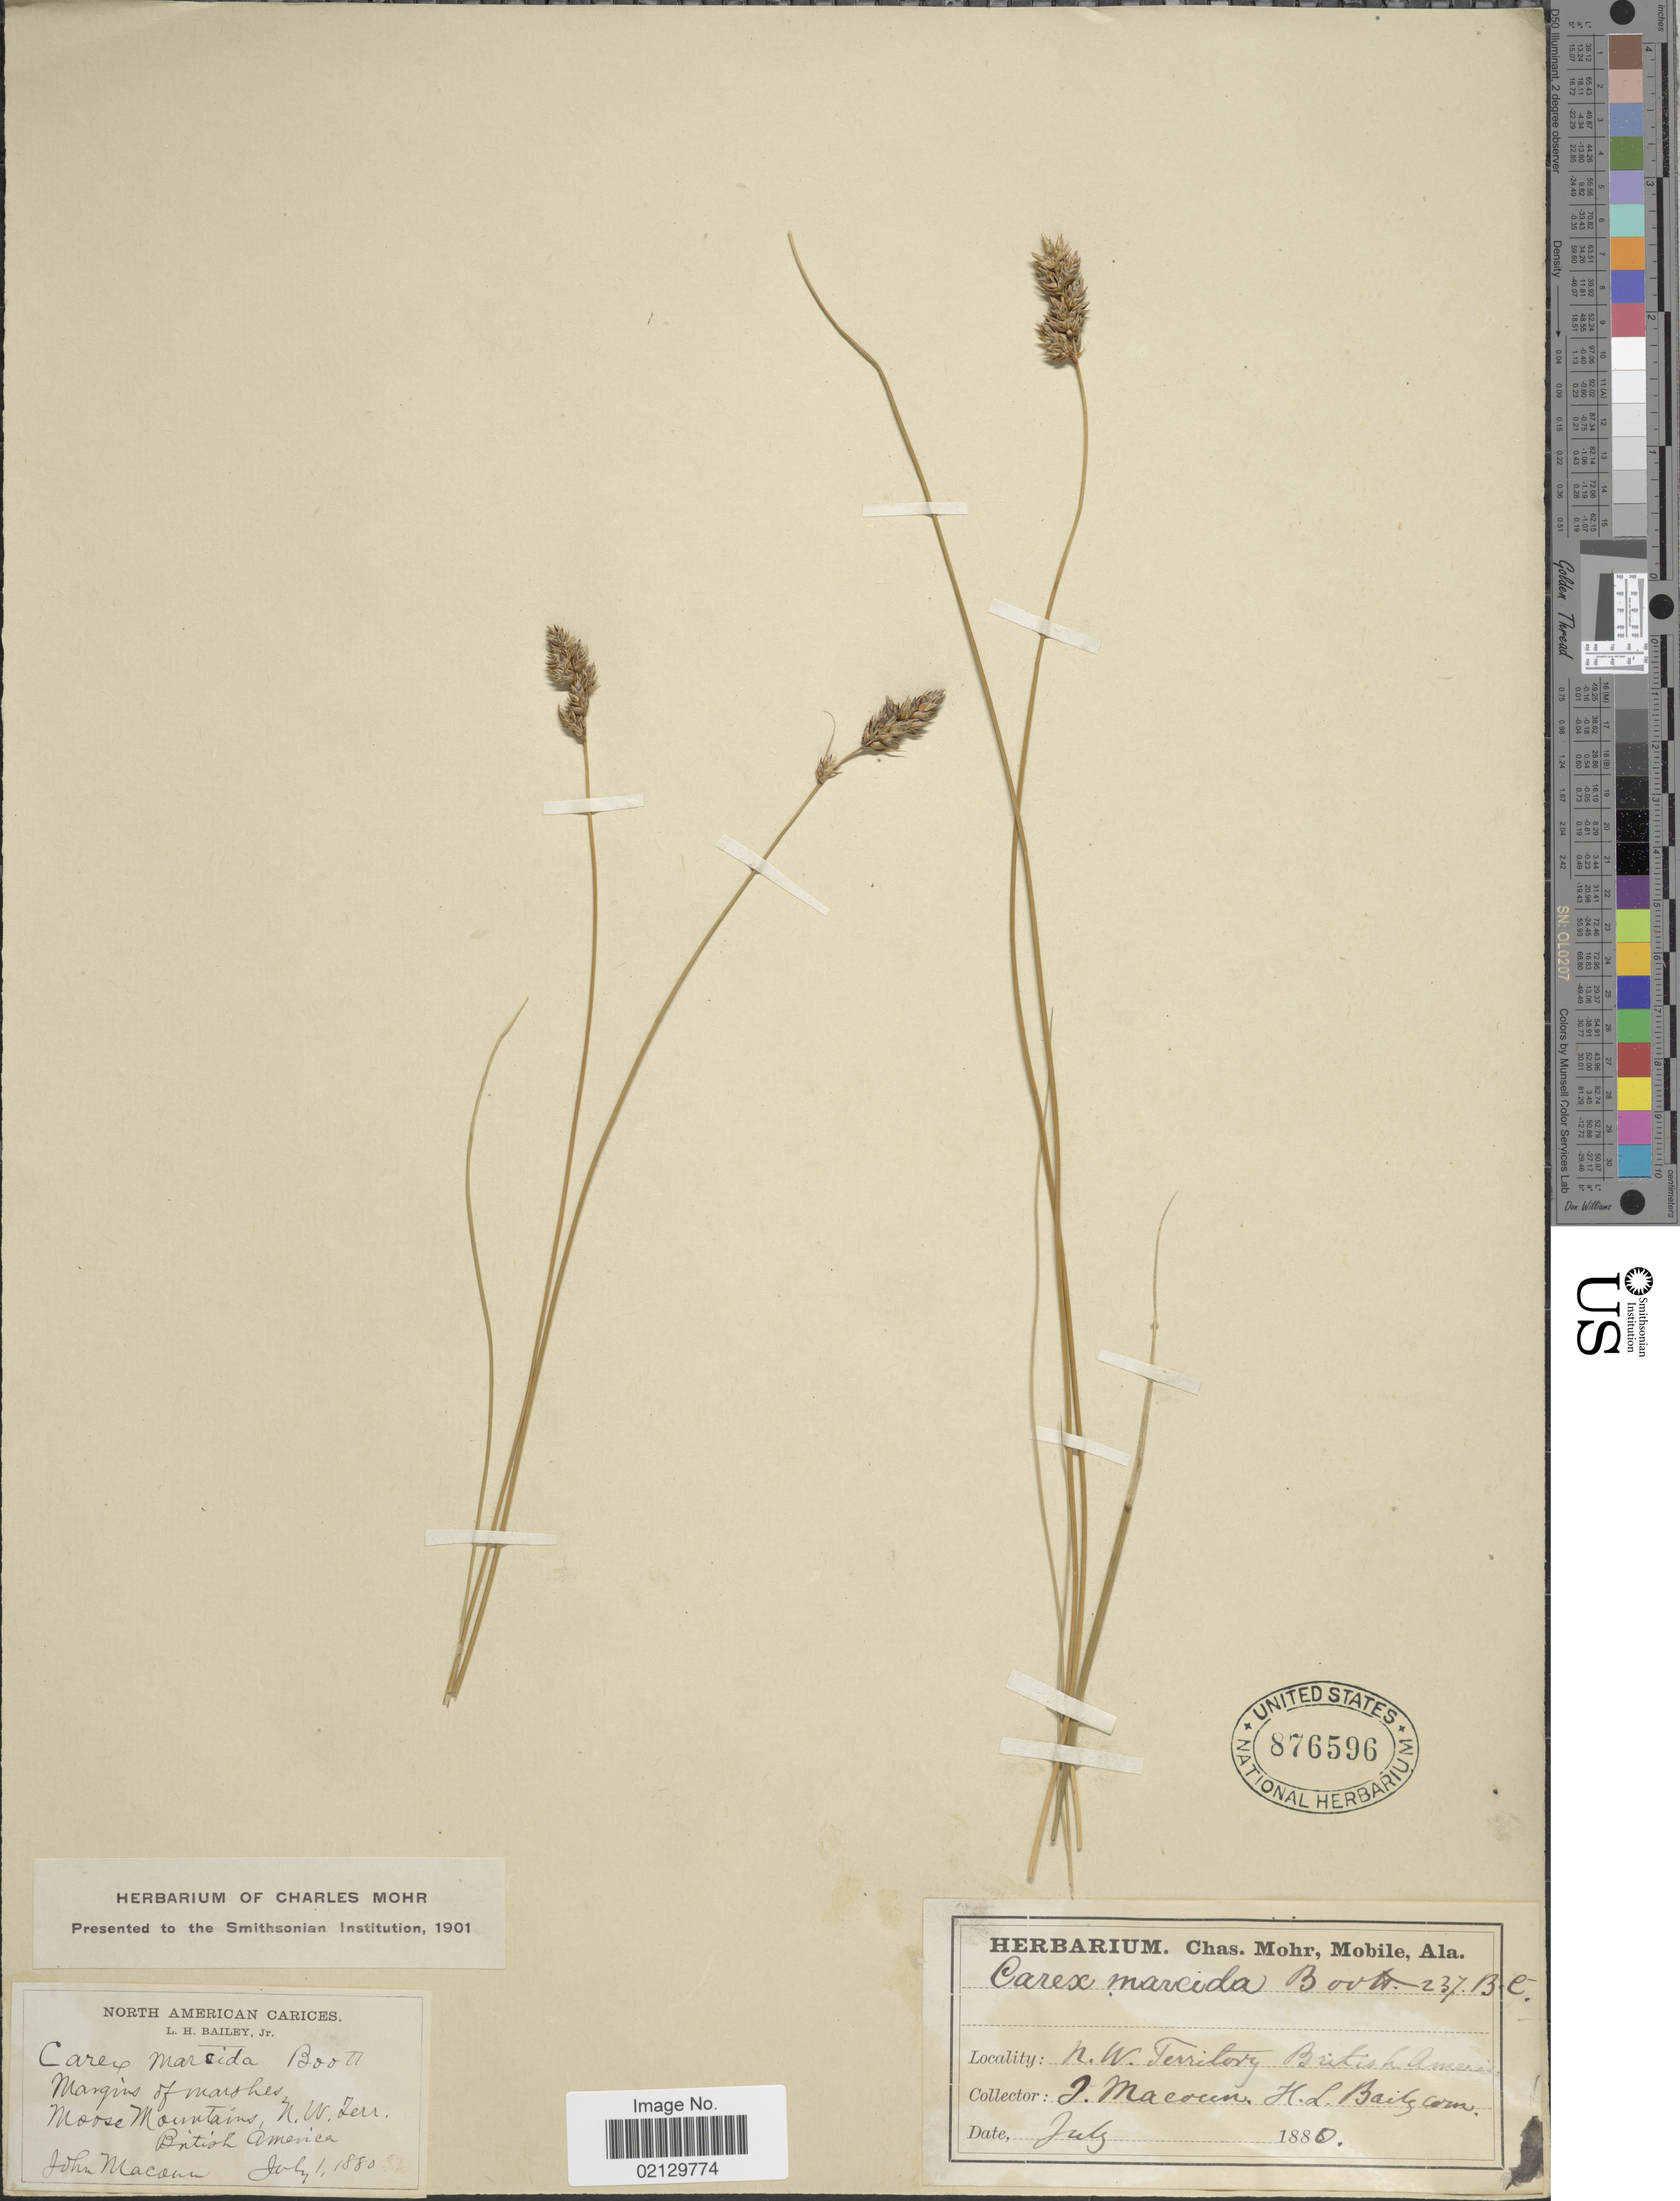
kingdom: Plantae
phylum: Tracheophyta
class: Liliopsida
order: Poales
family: Cyperaceae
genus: Carex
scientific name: Carex praegracilis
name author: W. Boott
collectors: J. Macoun & L. H. Bailey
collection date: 1880-07-01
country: Canada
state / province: Northwest Territories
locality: Margins of marshes, Moose Mountains, N.W. Terr. British America. North America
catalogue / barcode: US 876596